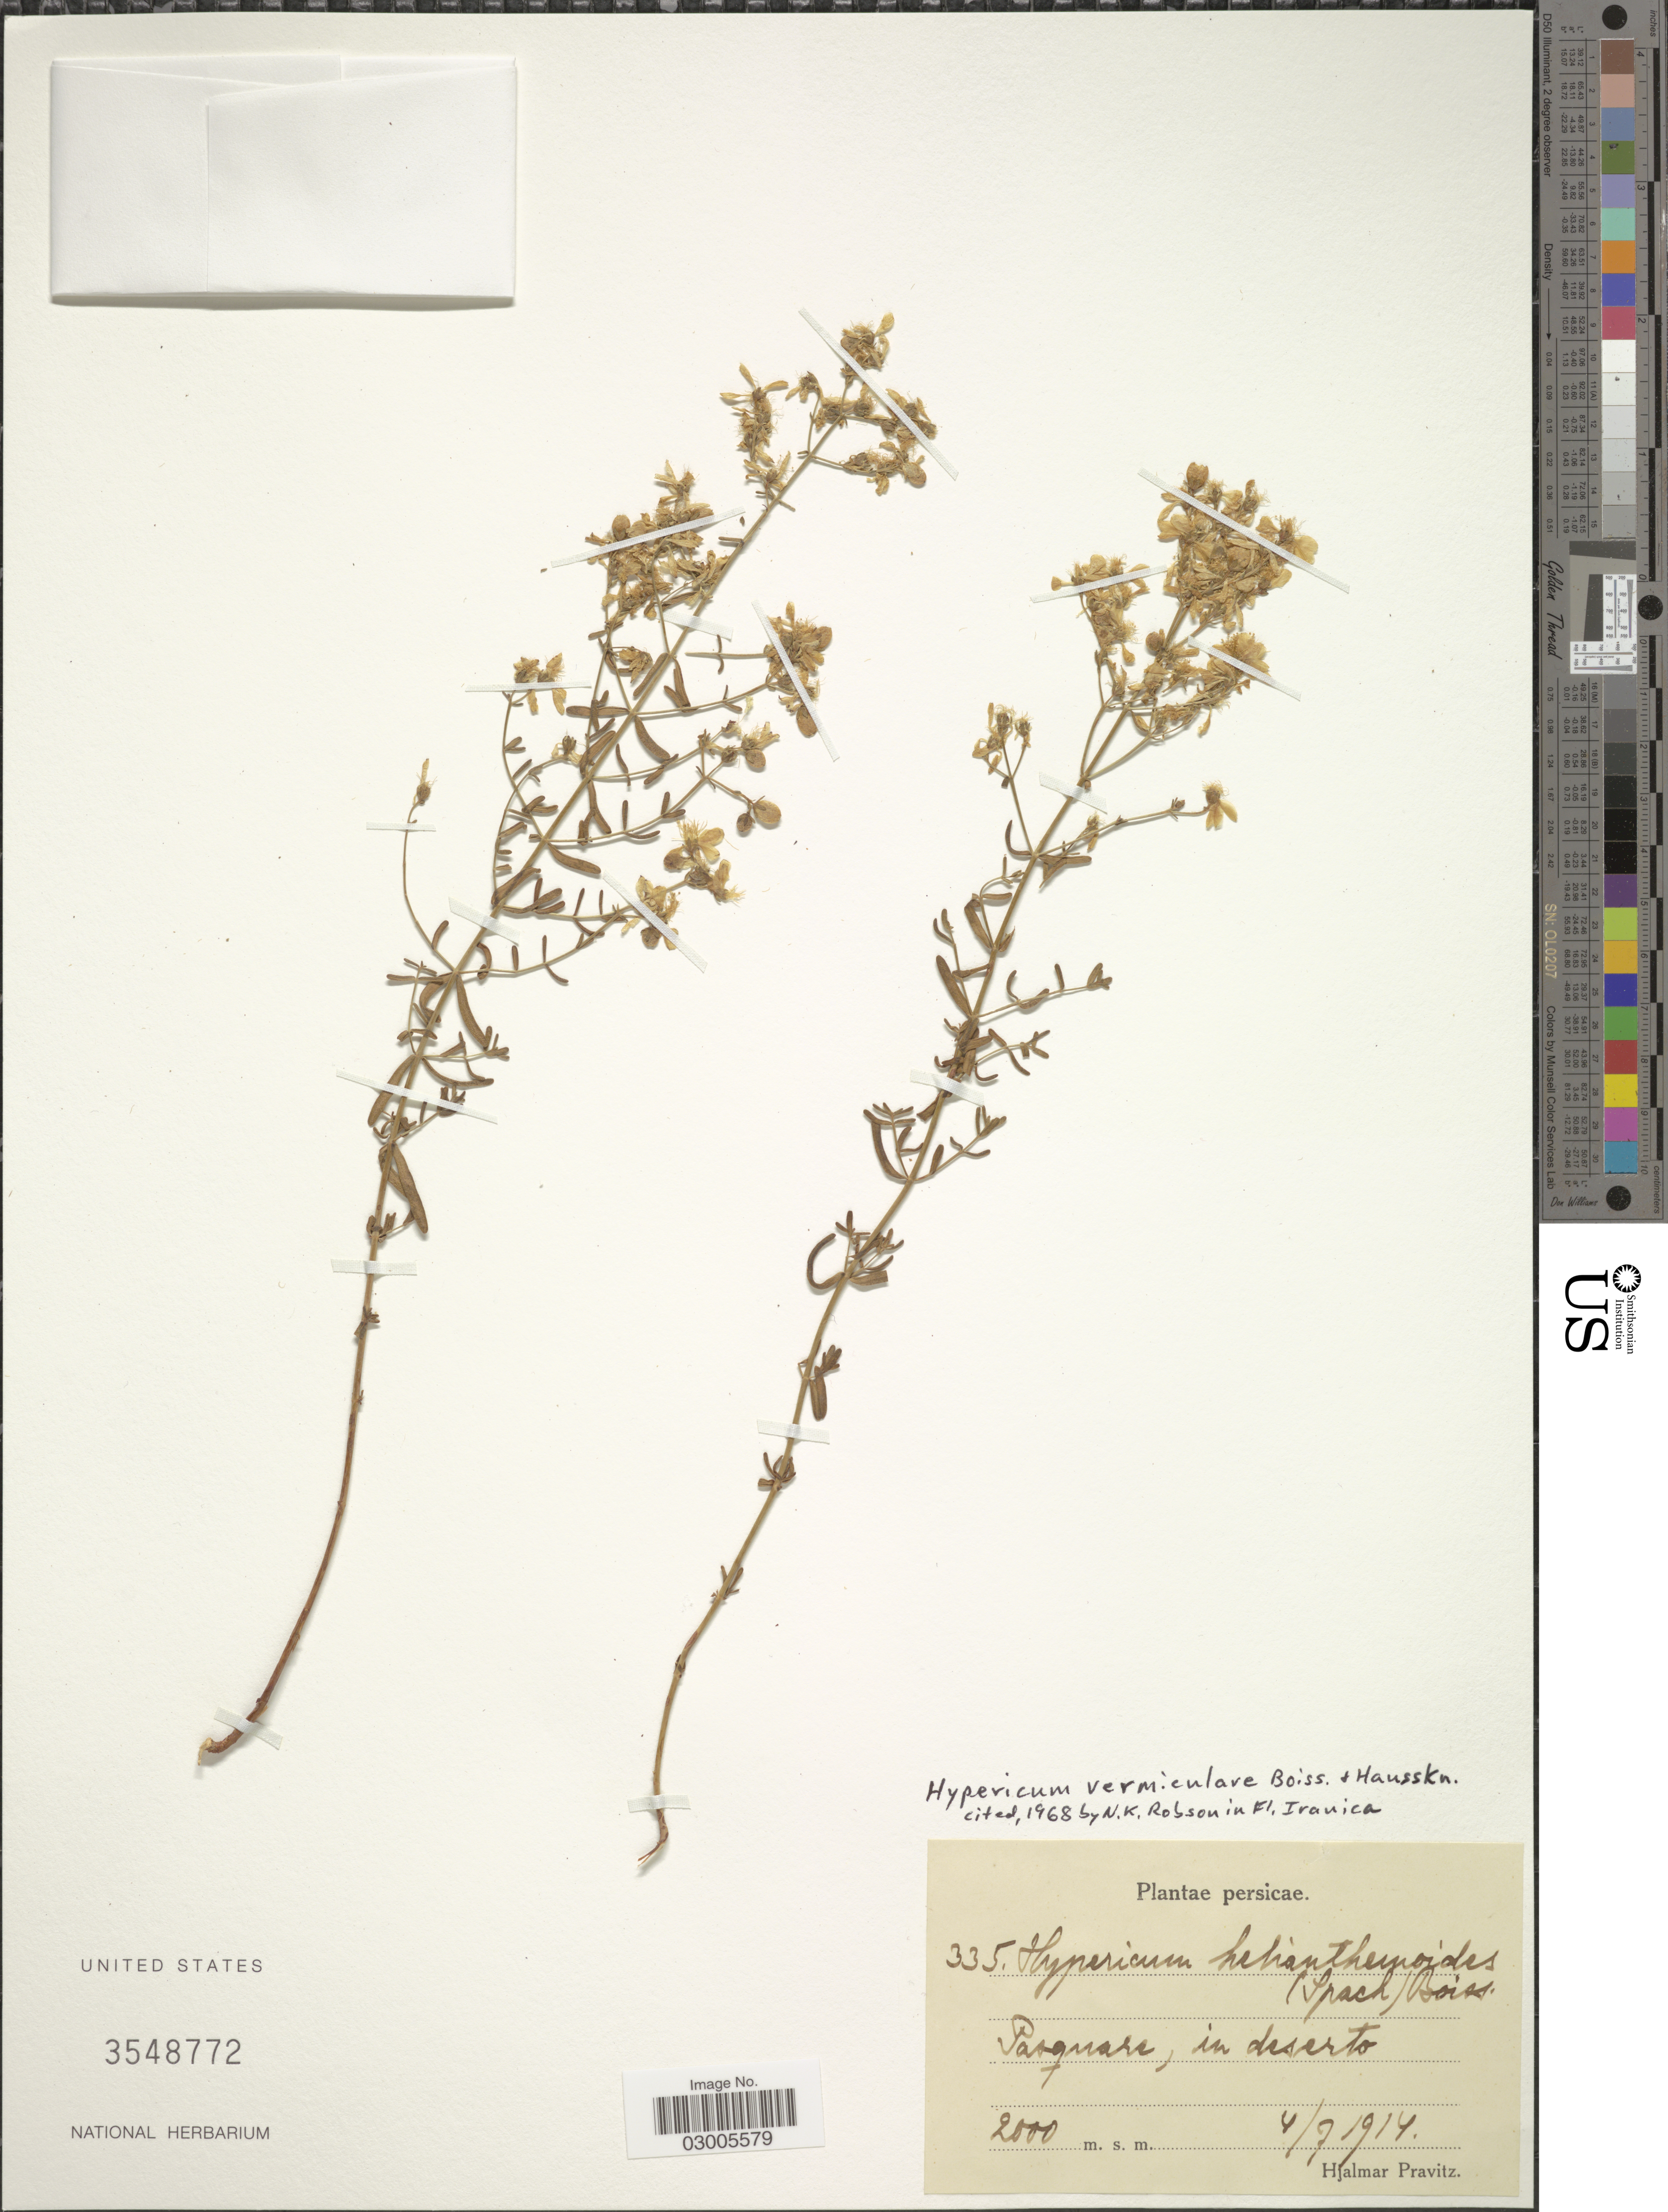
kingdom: Plantae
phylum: Tracheophyta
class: Magnoliopsida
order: Malpighiales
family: Hypericaceae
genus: Hypericum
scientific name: Hypericum vermiculare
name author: Boiss. & Hausskn.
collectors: H. Pravitz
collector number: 335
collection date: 1914-07-04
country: Iran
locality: Persicae. Pasquare [interpreted], in deserto.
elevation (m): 2000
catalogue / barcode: US 3548772